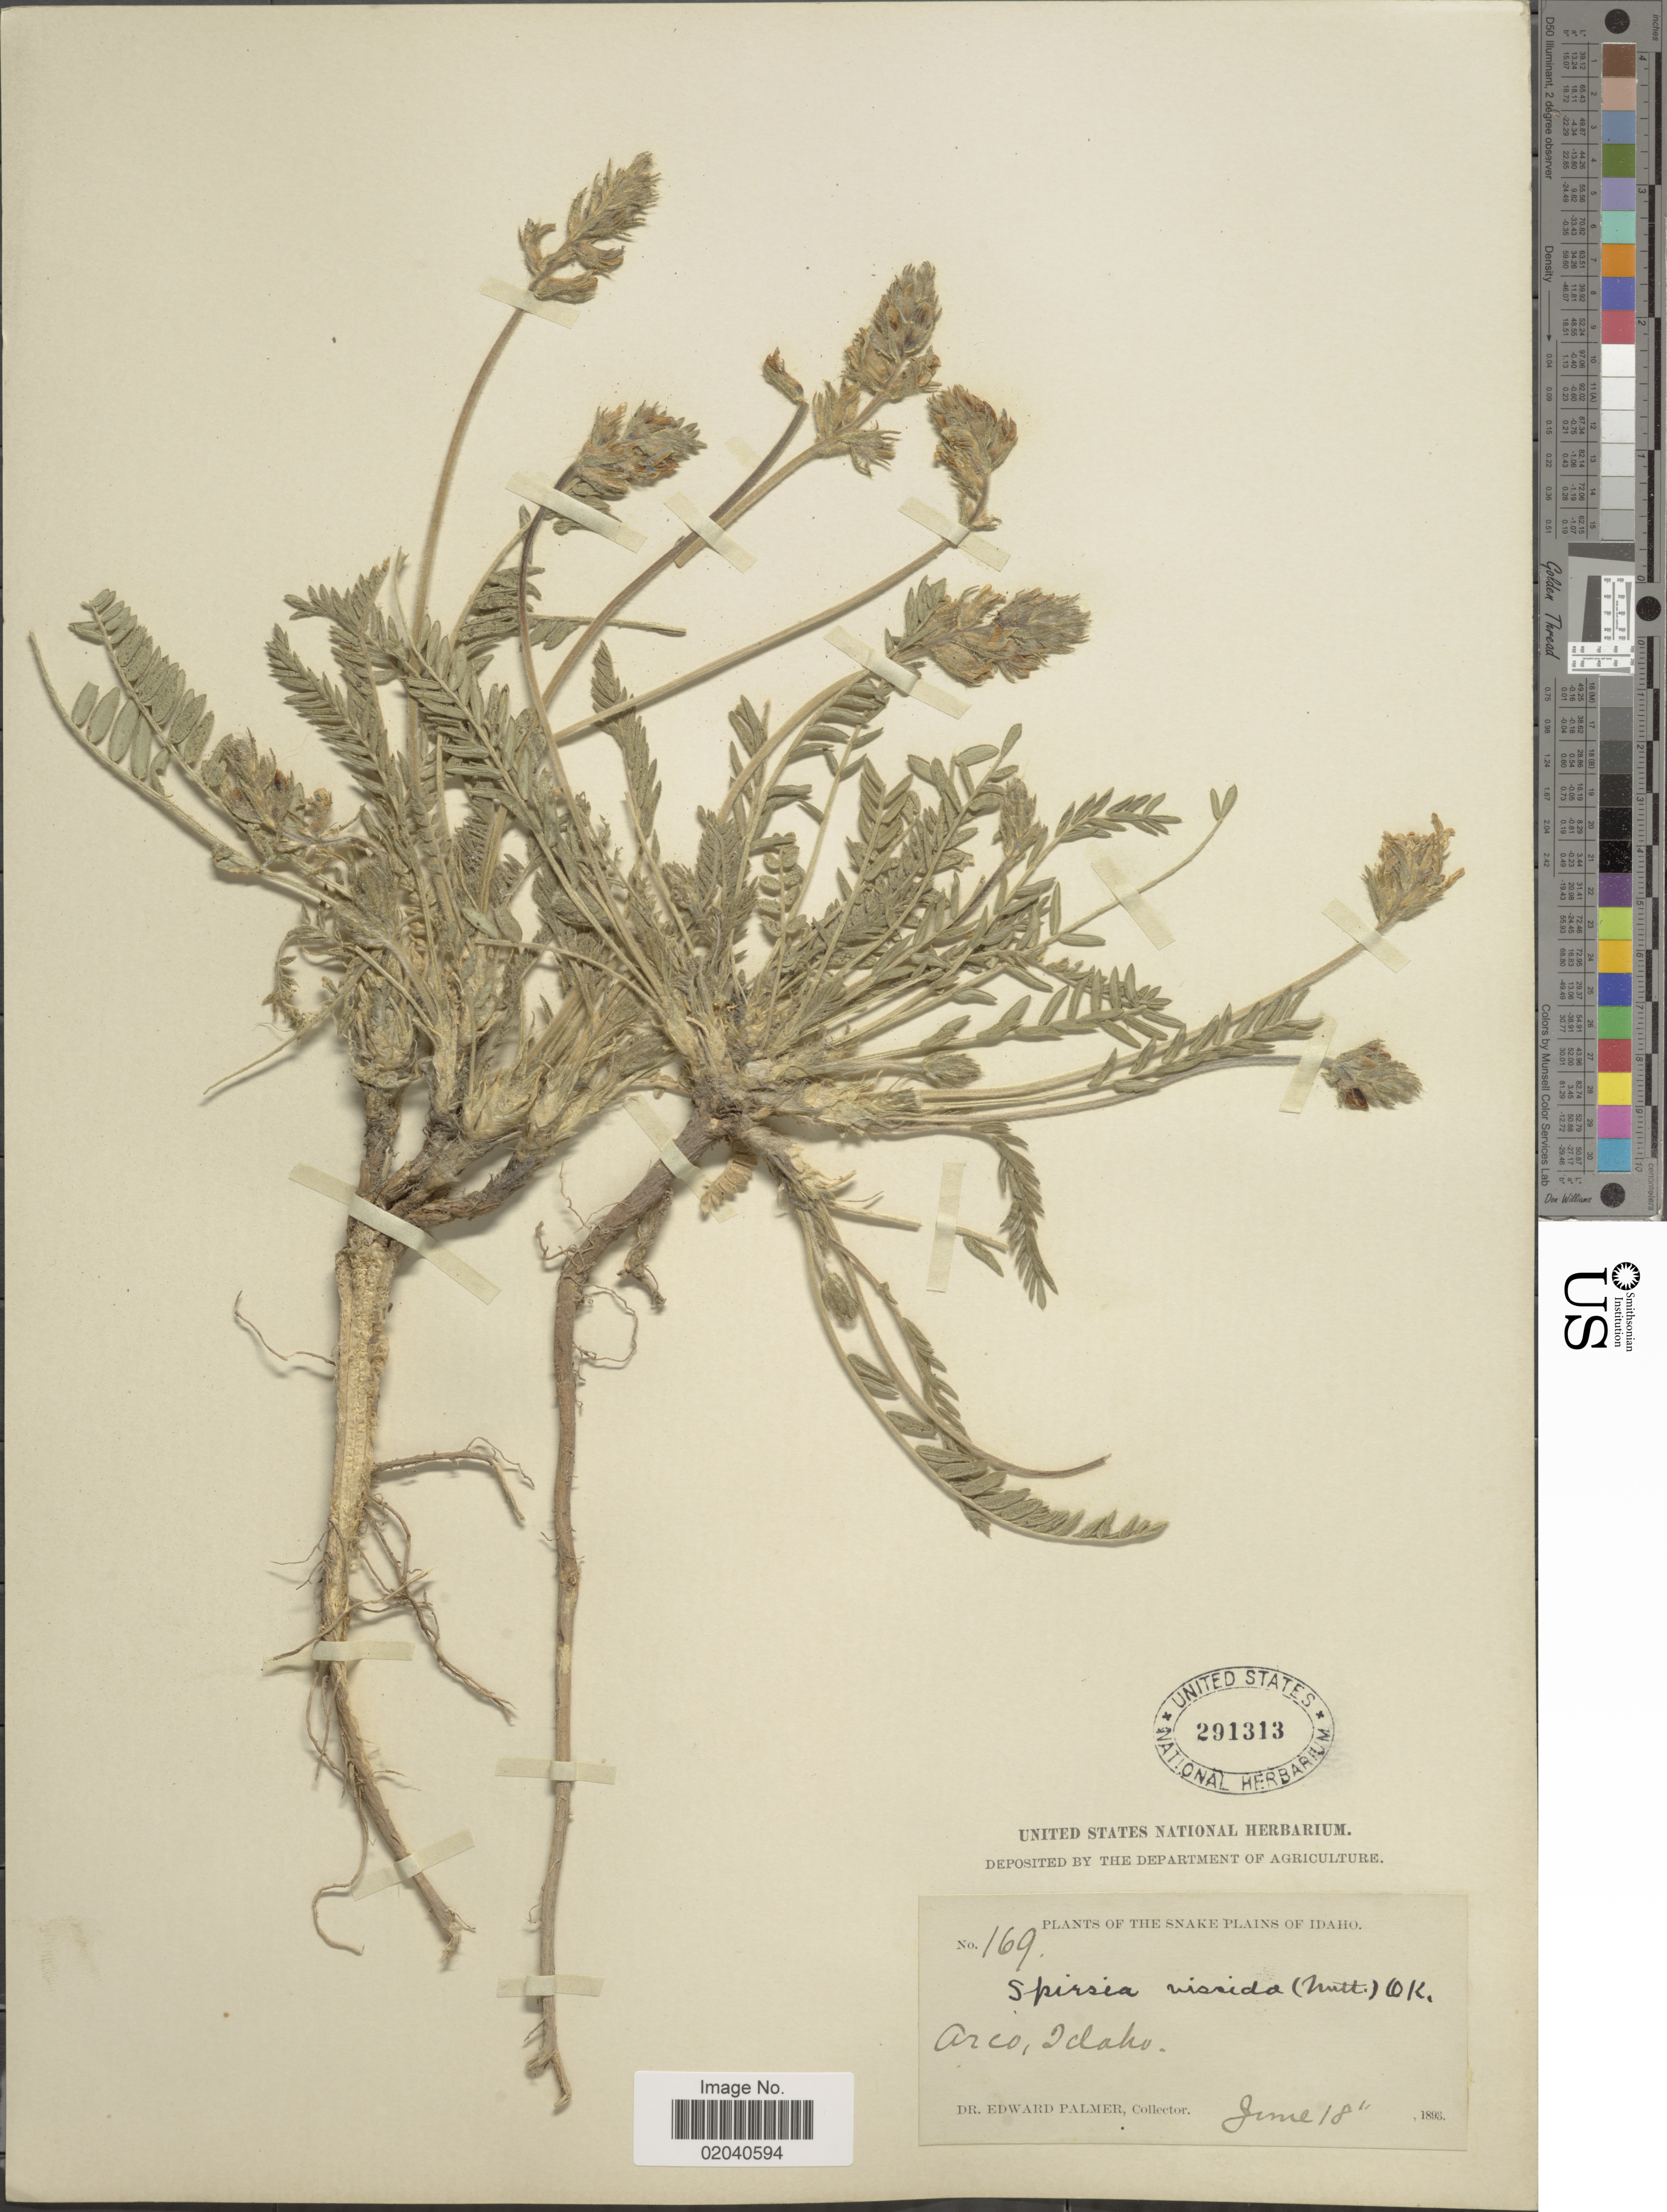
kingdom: Plantae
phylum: Tracheophyta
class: Magnoliopsida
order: Fabales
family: Fabaceae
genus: Oxytropis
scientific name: Oxytropis viscida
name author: Nutt.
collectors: E. Palmer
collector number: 169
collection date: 1893-06-18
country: United States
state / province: Idaho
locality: The Snake Plains of Idaho, Arco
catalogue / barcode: US 291313